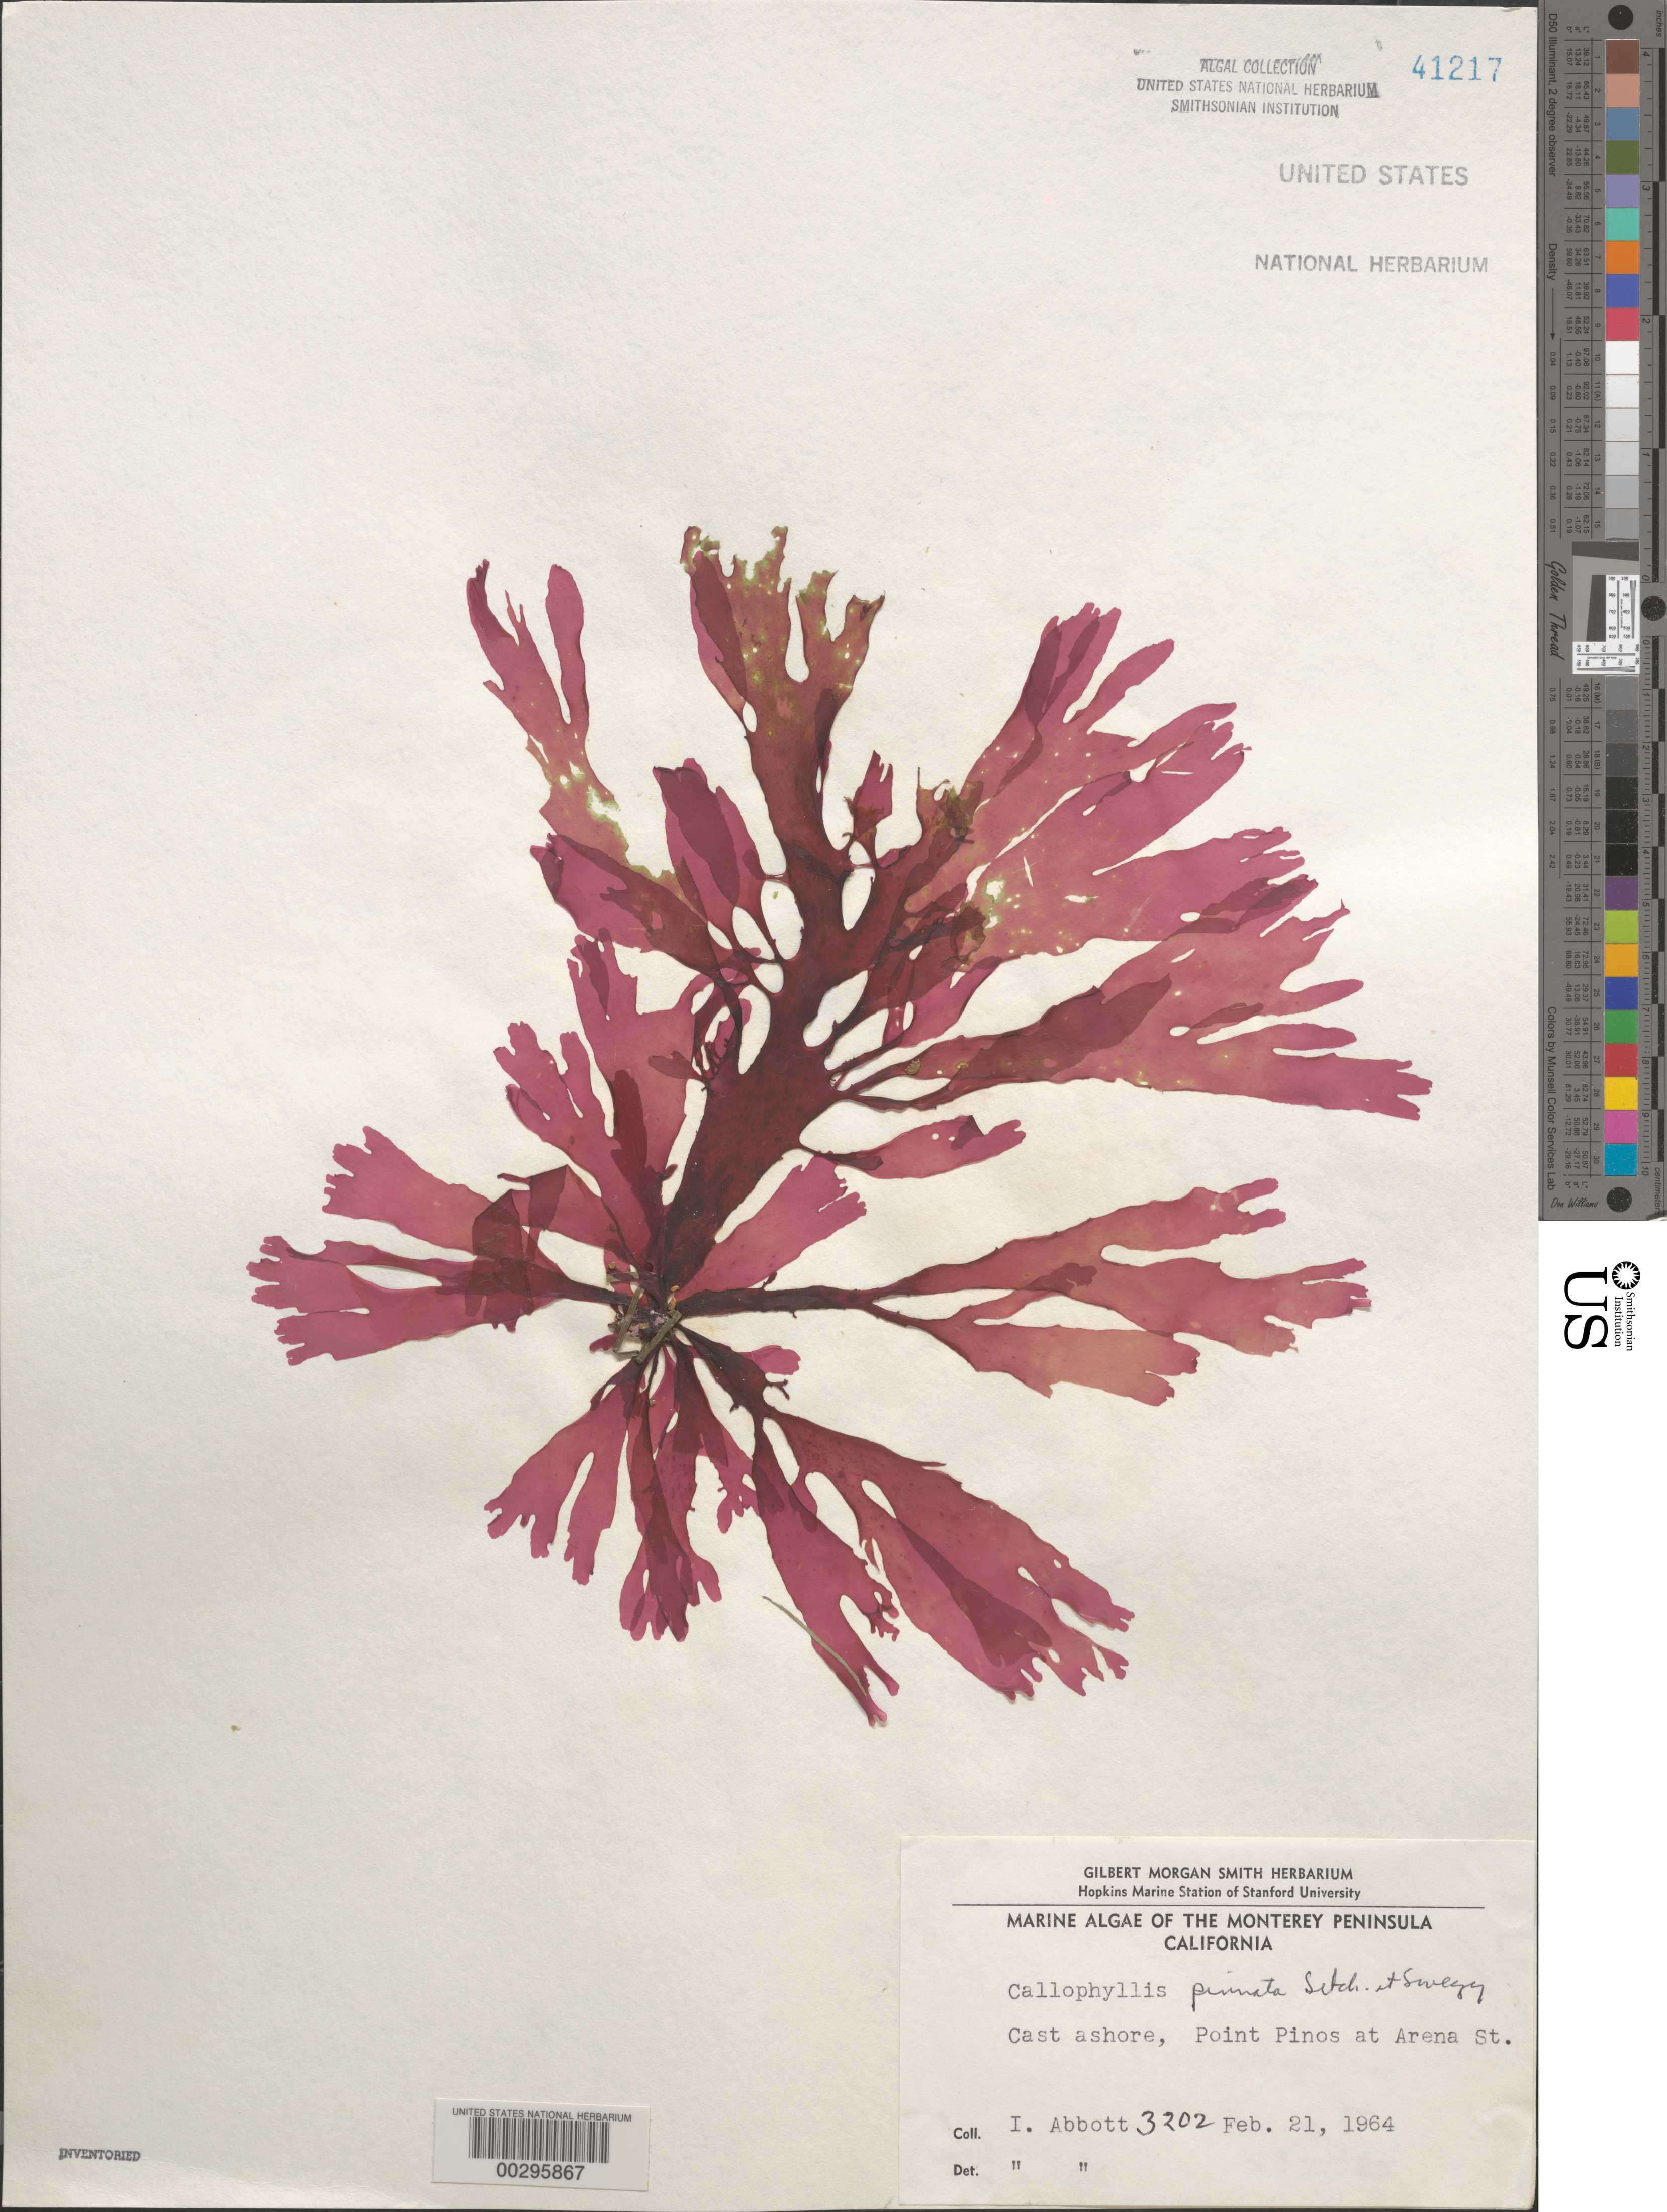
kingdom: Plantae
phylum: Rhodophyta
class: Florideophyceae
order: Gigartinales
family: Kallymeniaceae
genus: Callophyllis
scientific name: Callophyllis pinnata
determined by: Abbott, Isabella A.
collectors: I. A. Abbott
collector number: IAA 3202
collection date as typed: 21 Feb 1964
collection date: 1964-02-21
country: United States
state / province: California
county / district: Monterey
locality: Point Lobos, Arena Street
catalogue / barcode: US 41217